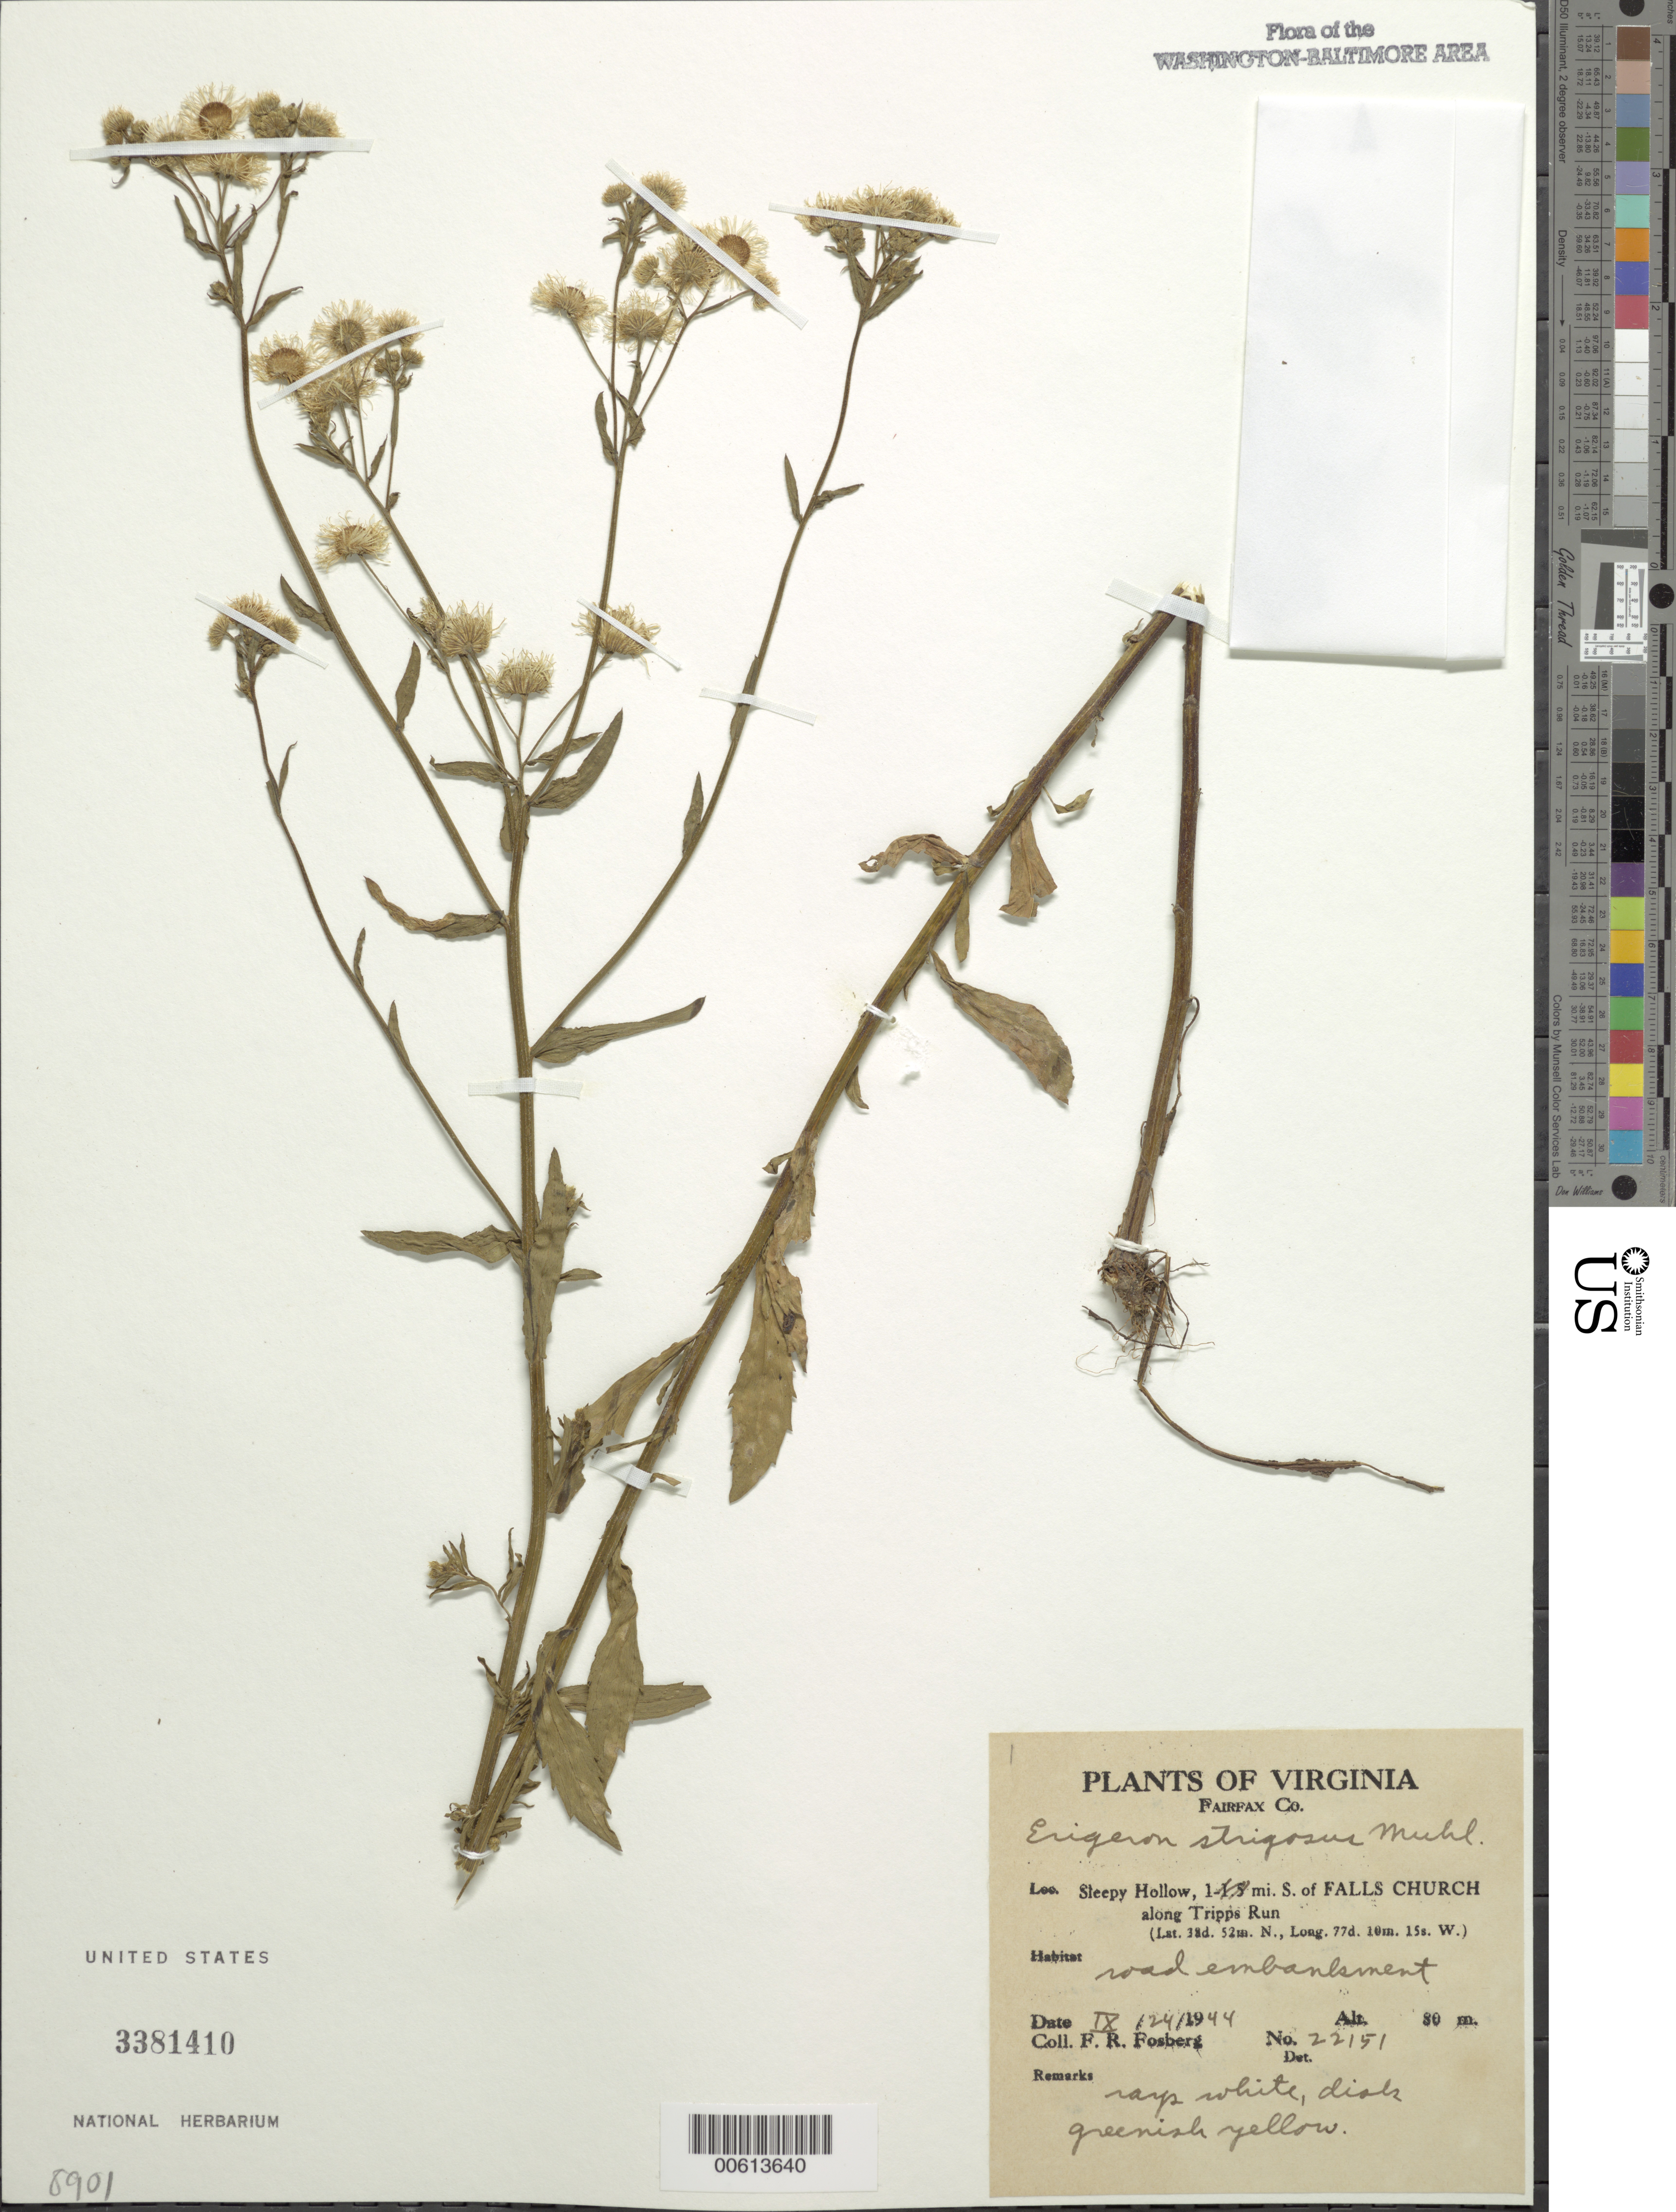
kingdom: Plantae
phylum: Tracheophyta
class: Magnoliopsida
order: Asterales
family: Asteraceae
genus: Erigeron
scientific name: Erigeron strigosus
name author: Muhl. ex Willd.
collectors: F. R. Fosberg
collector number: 23151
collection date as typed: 24 Sep 1944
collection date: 1944-09-24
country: United States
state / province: Virginia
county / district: Fairfax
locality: Sleepy Hollow, S of Falls Church along Tripps Run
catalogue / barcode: US 3381410